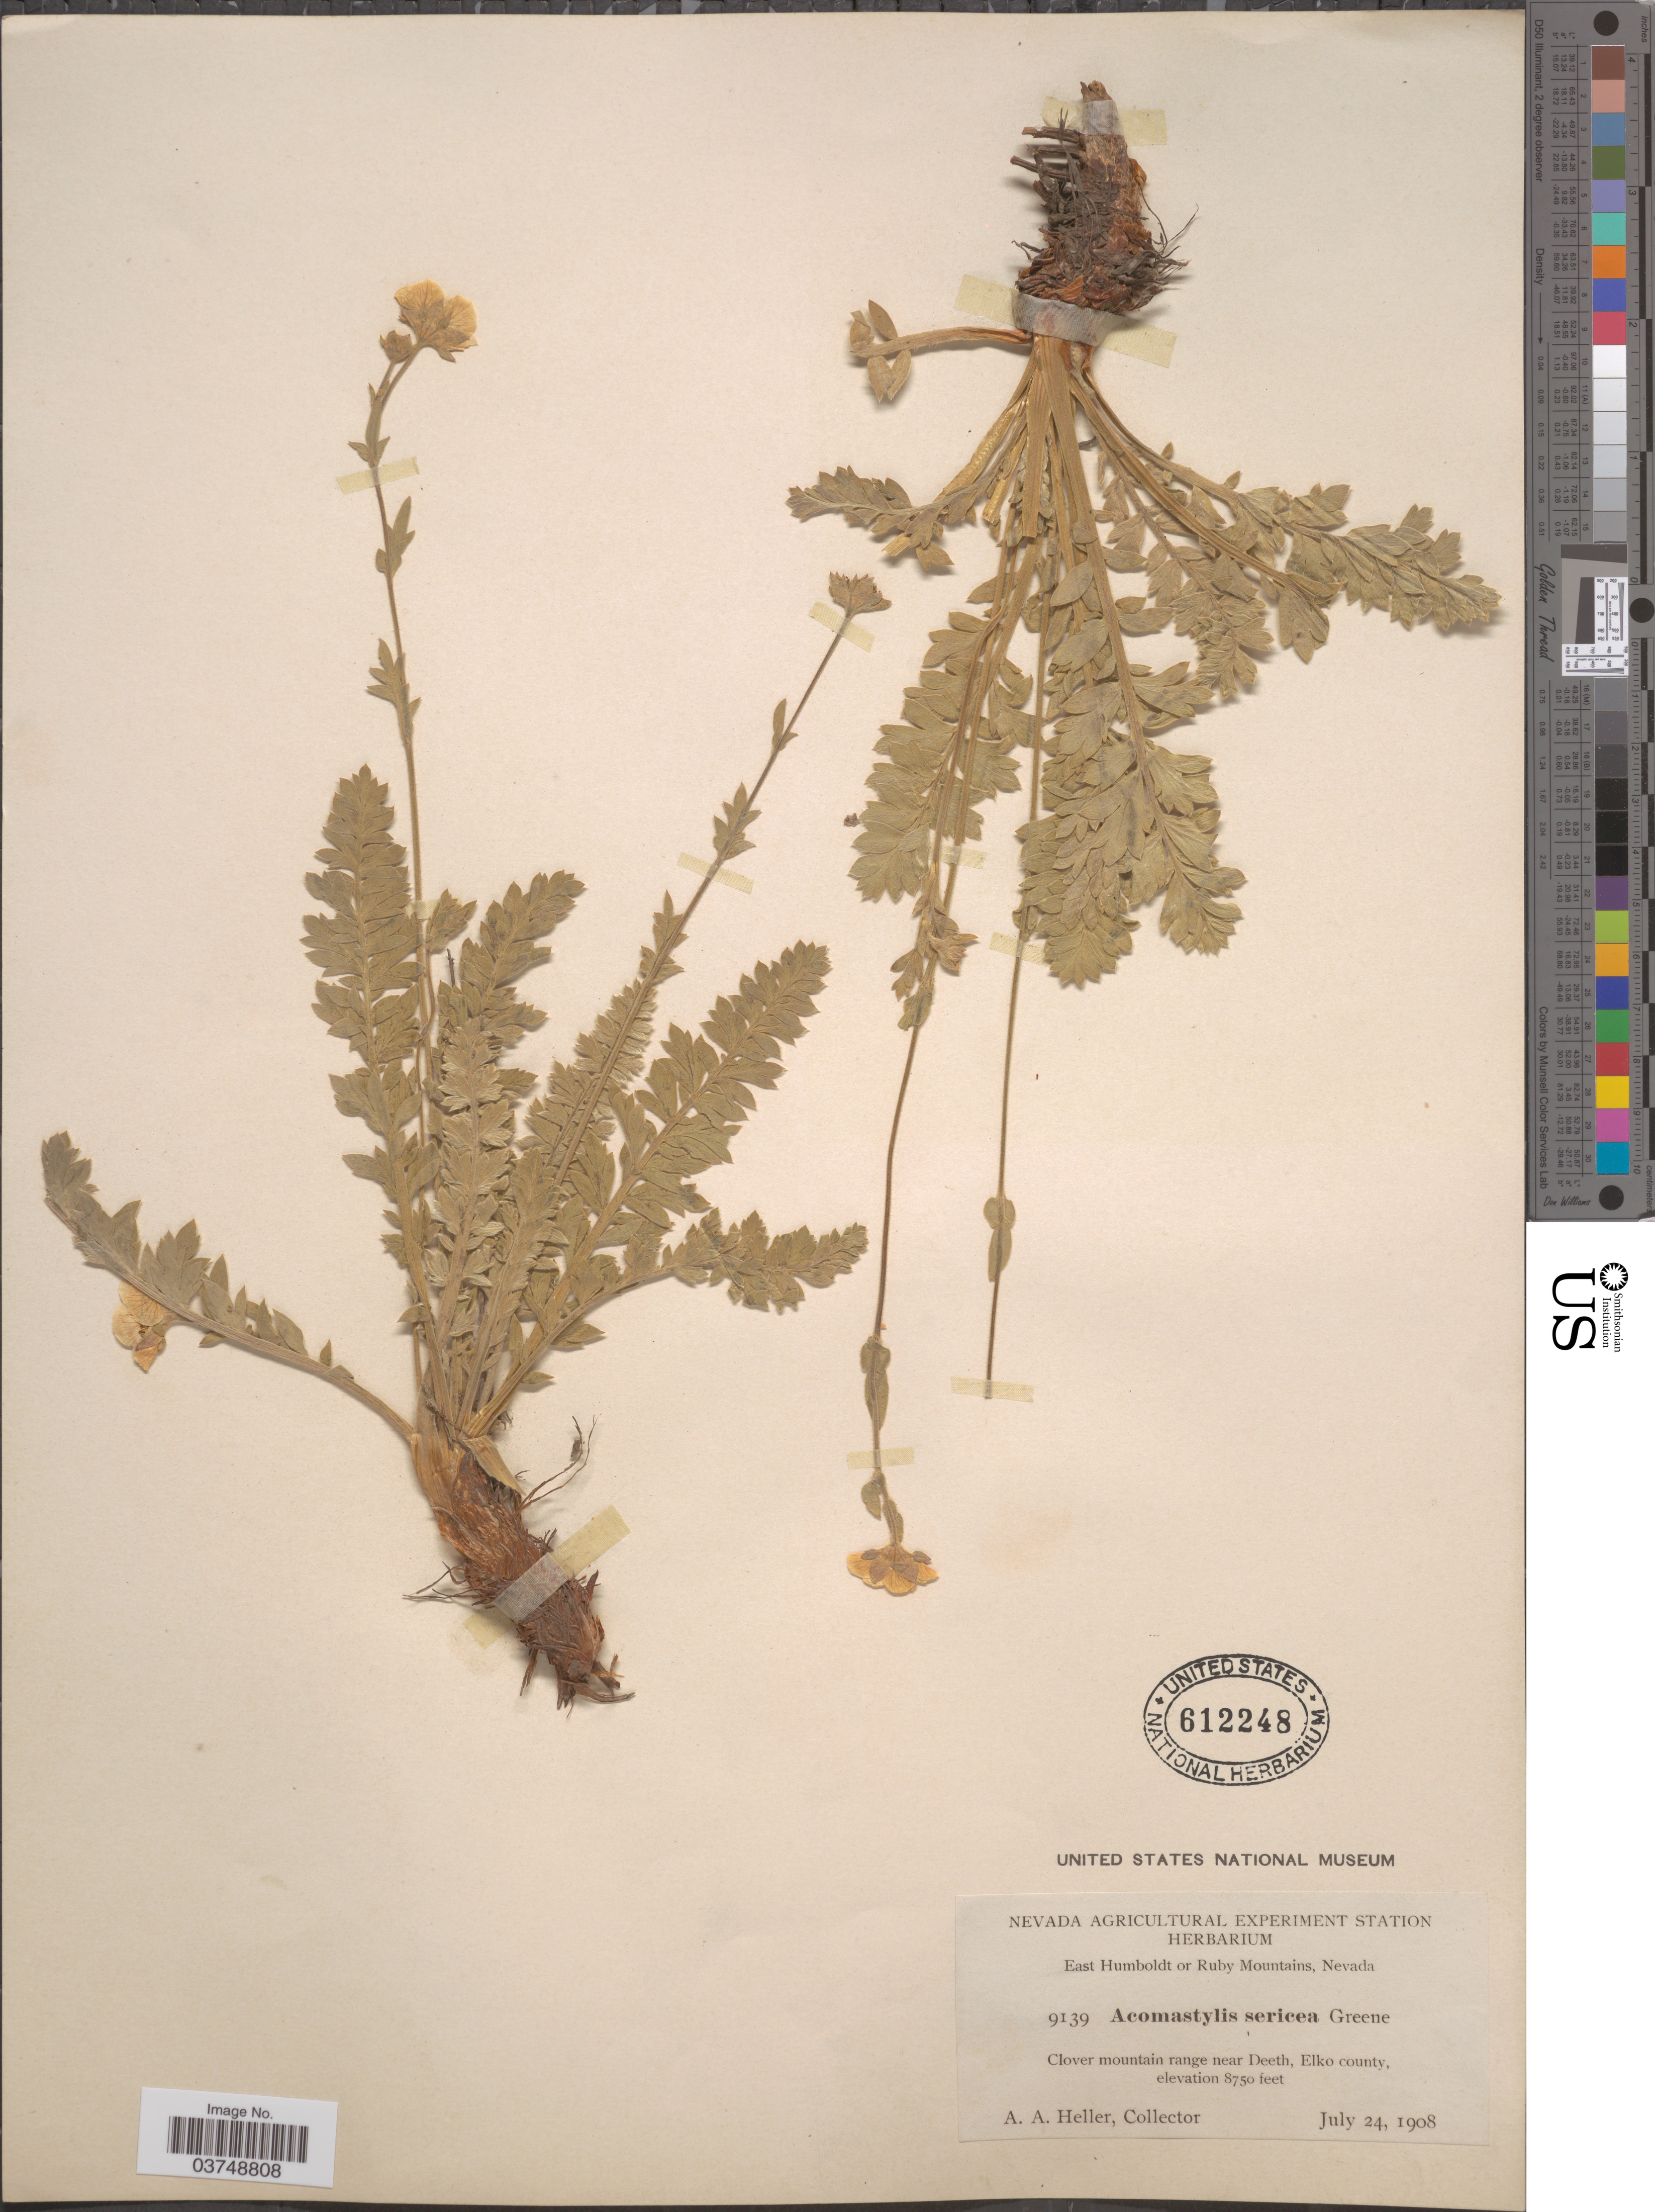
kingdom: Plantae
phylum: Tracheophyta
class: Magnoliopsida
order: Rosales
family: Rosaceae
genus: Geum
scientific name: Geum rossii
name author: (R. Br.) Ser.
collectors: A. A. Heller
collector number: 9139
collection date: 1908-07-24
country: United States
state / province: Nevada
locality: East Humboldt or Ruby Mountains. Clover mountain range near Deeth, Elko county.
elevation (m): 2667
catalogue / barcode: US 612248